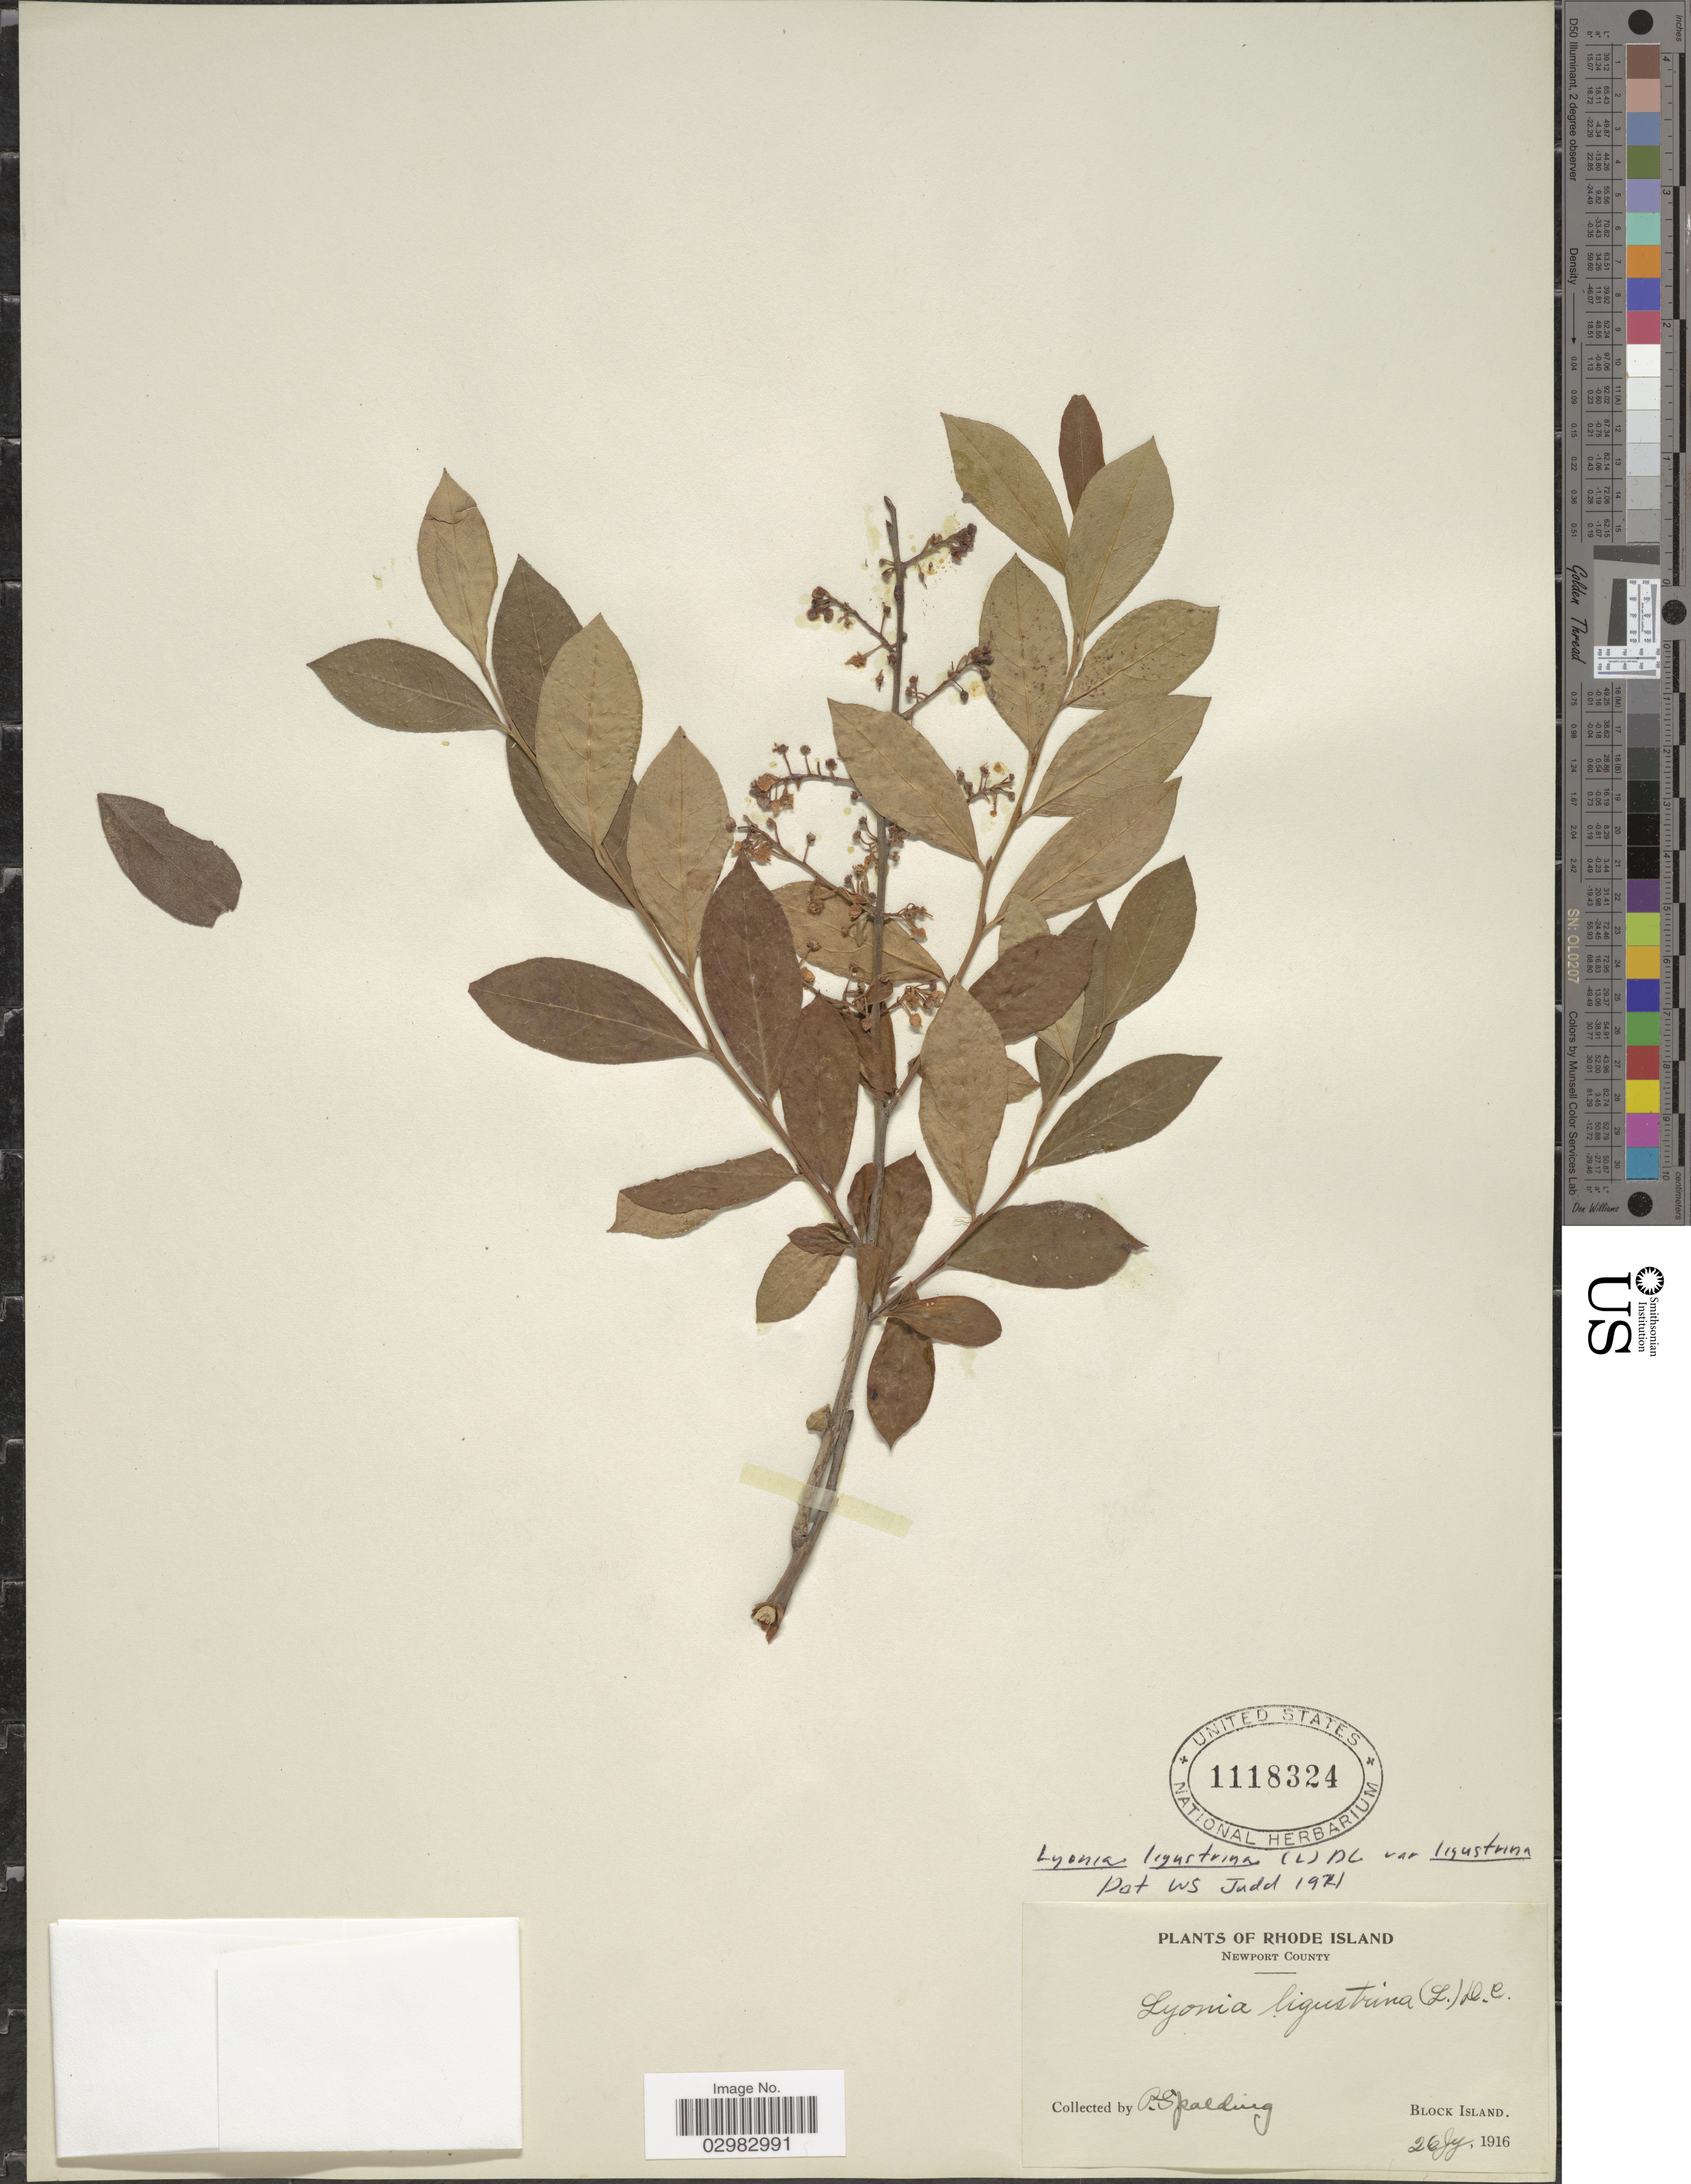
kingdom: Plantae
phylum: Tracheophyta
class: Magnoliopsida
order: Ericales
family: Ericaceae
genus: Lyonia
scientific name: Lyonia ligustrina var. ligustrina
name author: (L.) DC.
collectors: P. Spalding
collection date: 1916-07-26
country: United States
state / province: Rhode Island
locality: Rhode Island, Newport County, Block Island.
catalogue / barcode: US 1118324